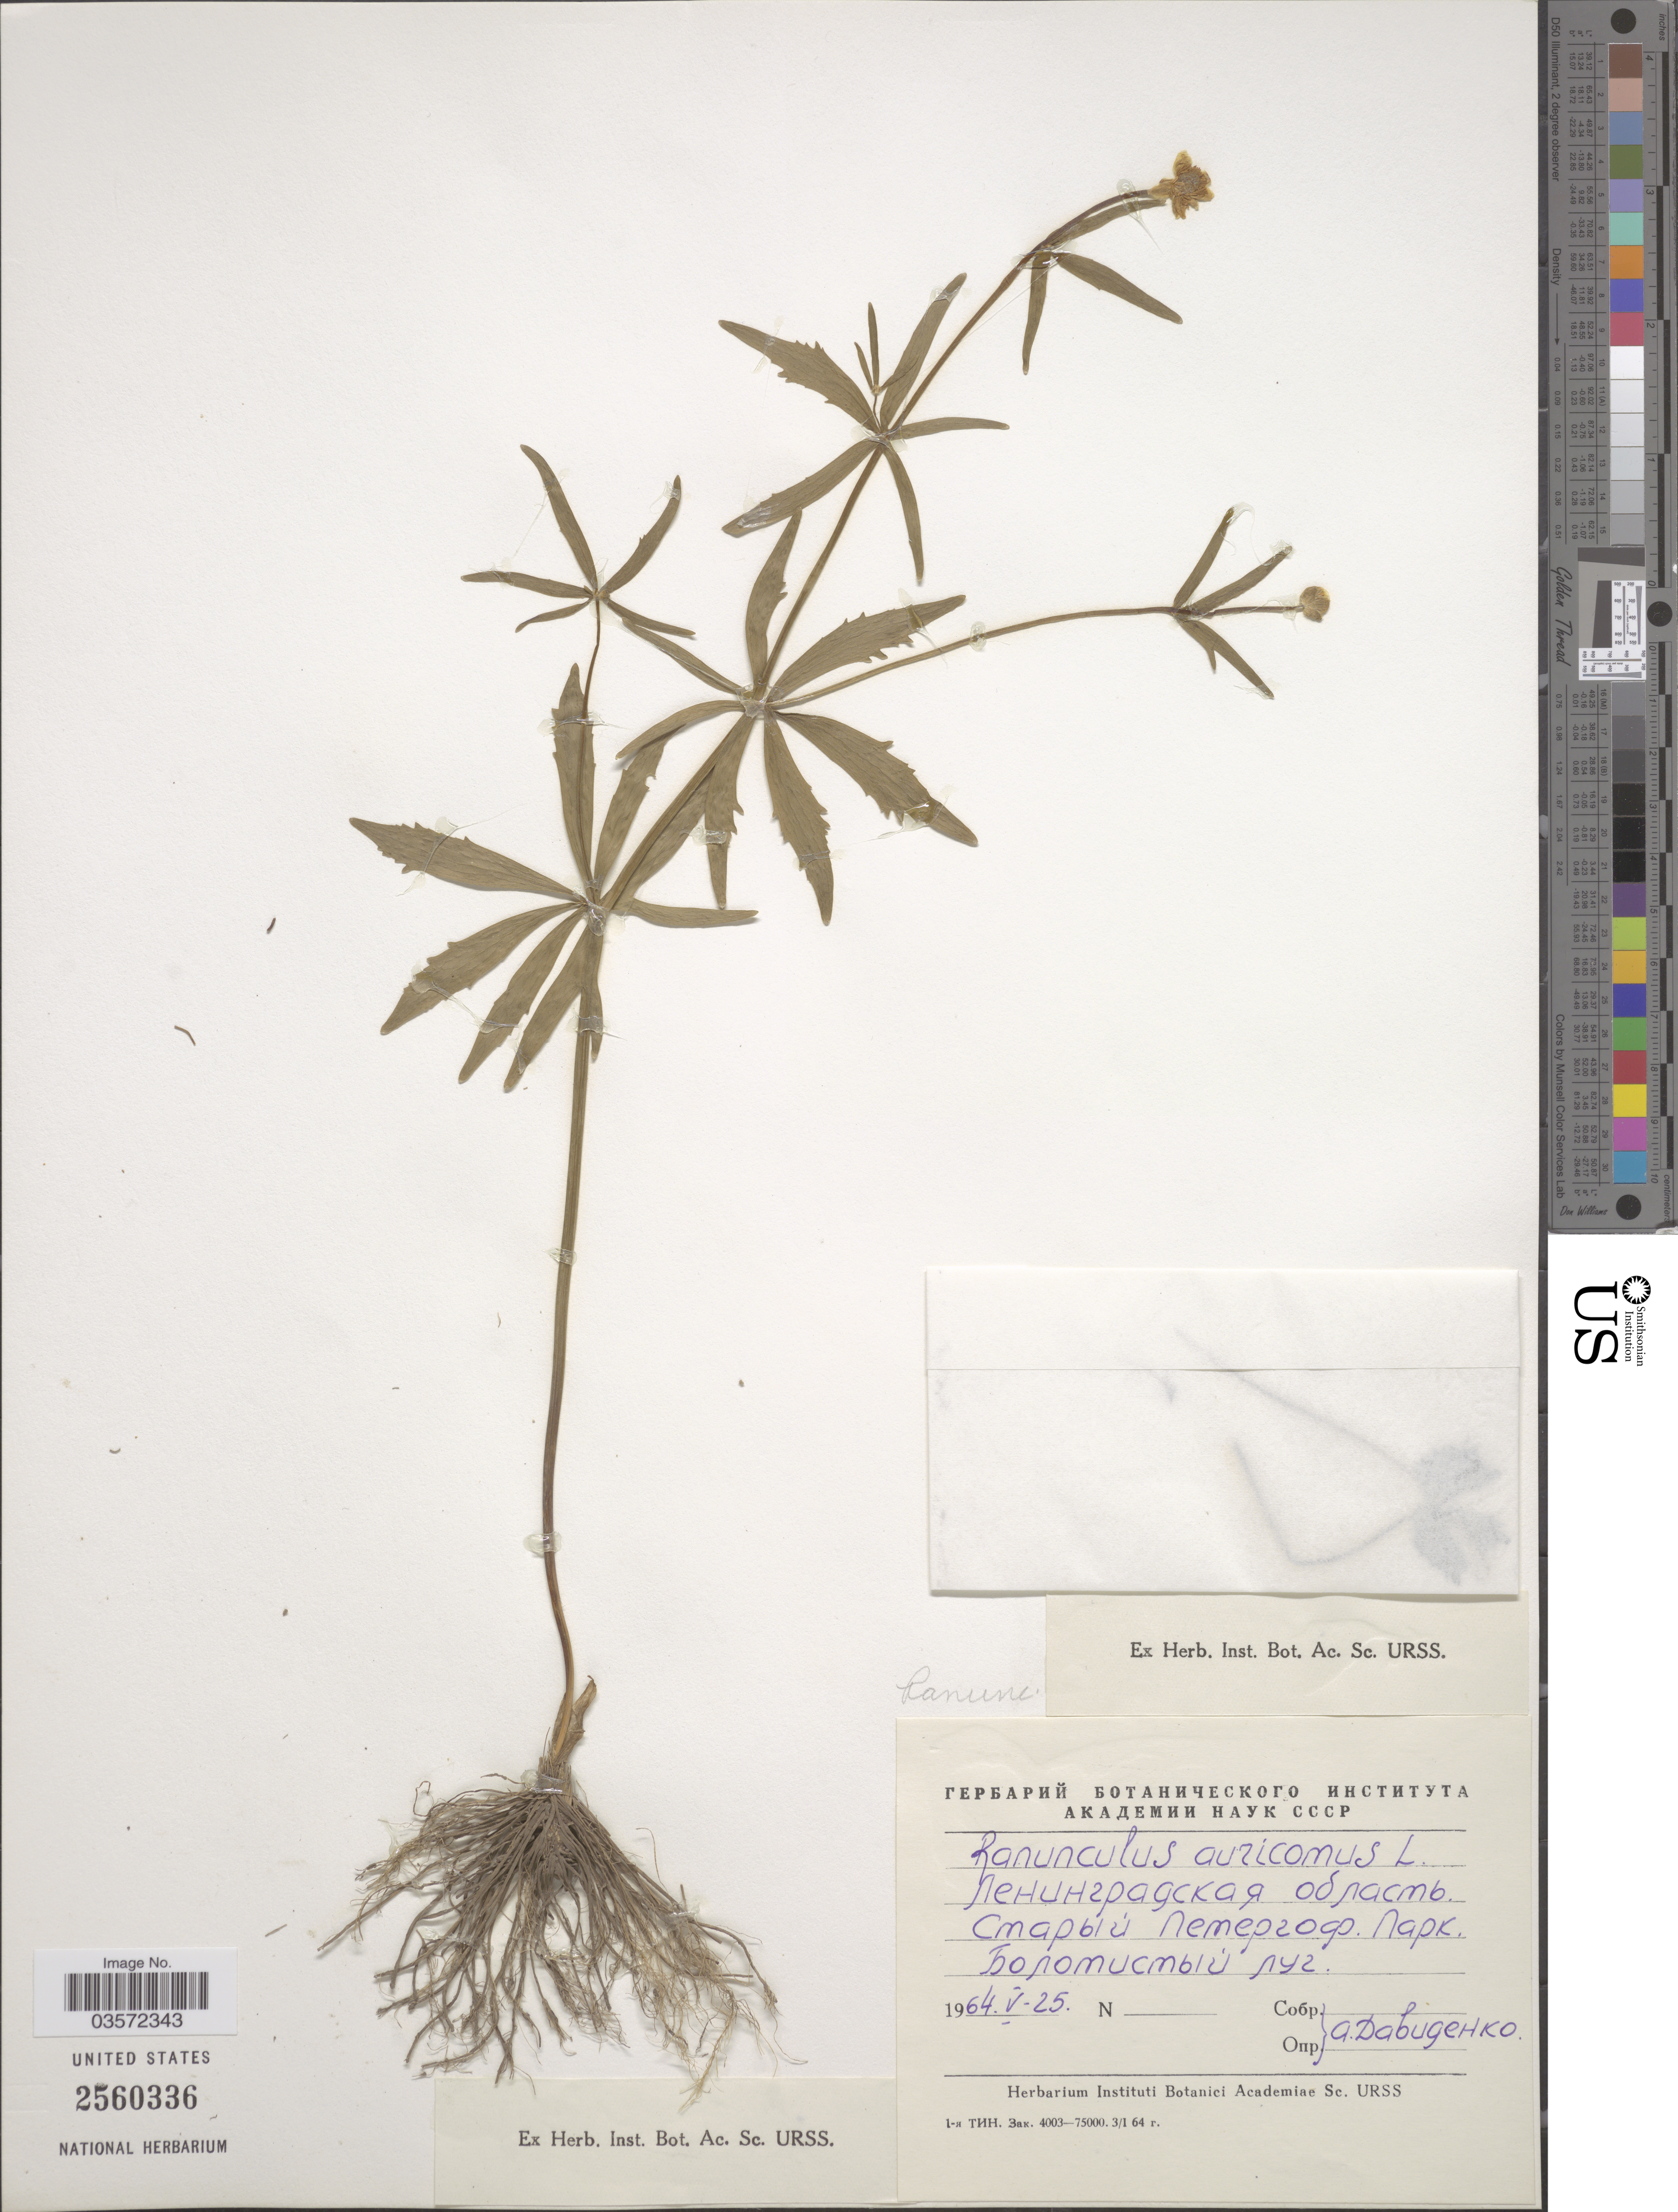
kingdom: Plantae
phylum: Tracheophyta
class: Magnoliopsida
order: Ranunculales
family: Ranunculaceae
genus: Ranunculus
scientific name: Ranunculus auricomus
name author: L.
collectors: A. Davidenko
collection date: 1964-05-25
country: Russian Federation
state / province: Leningrad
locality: Old Petergof.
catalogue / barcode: US 2560336